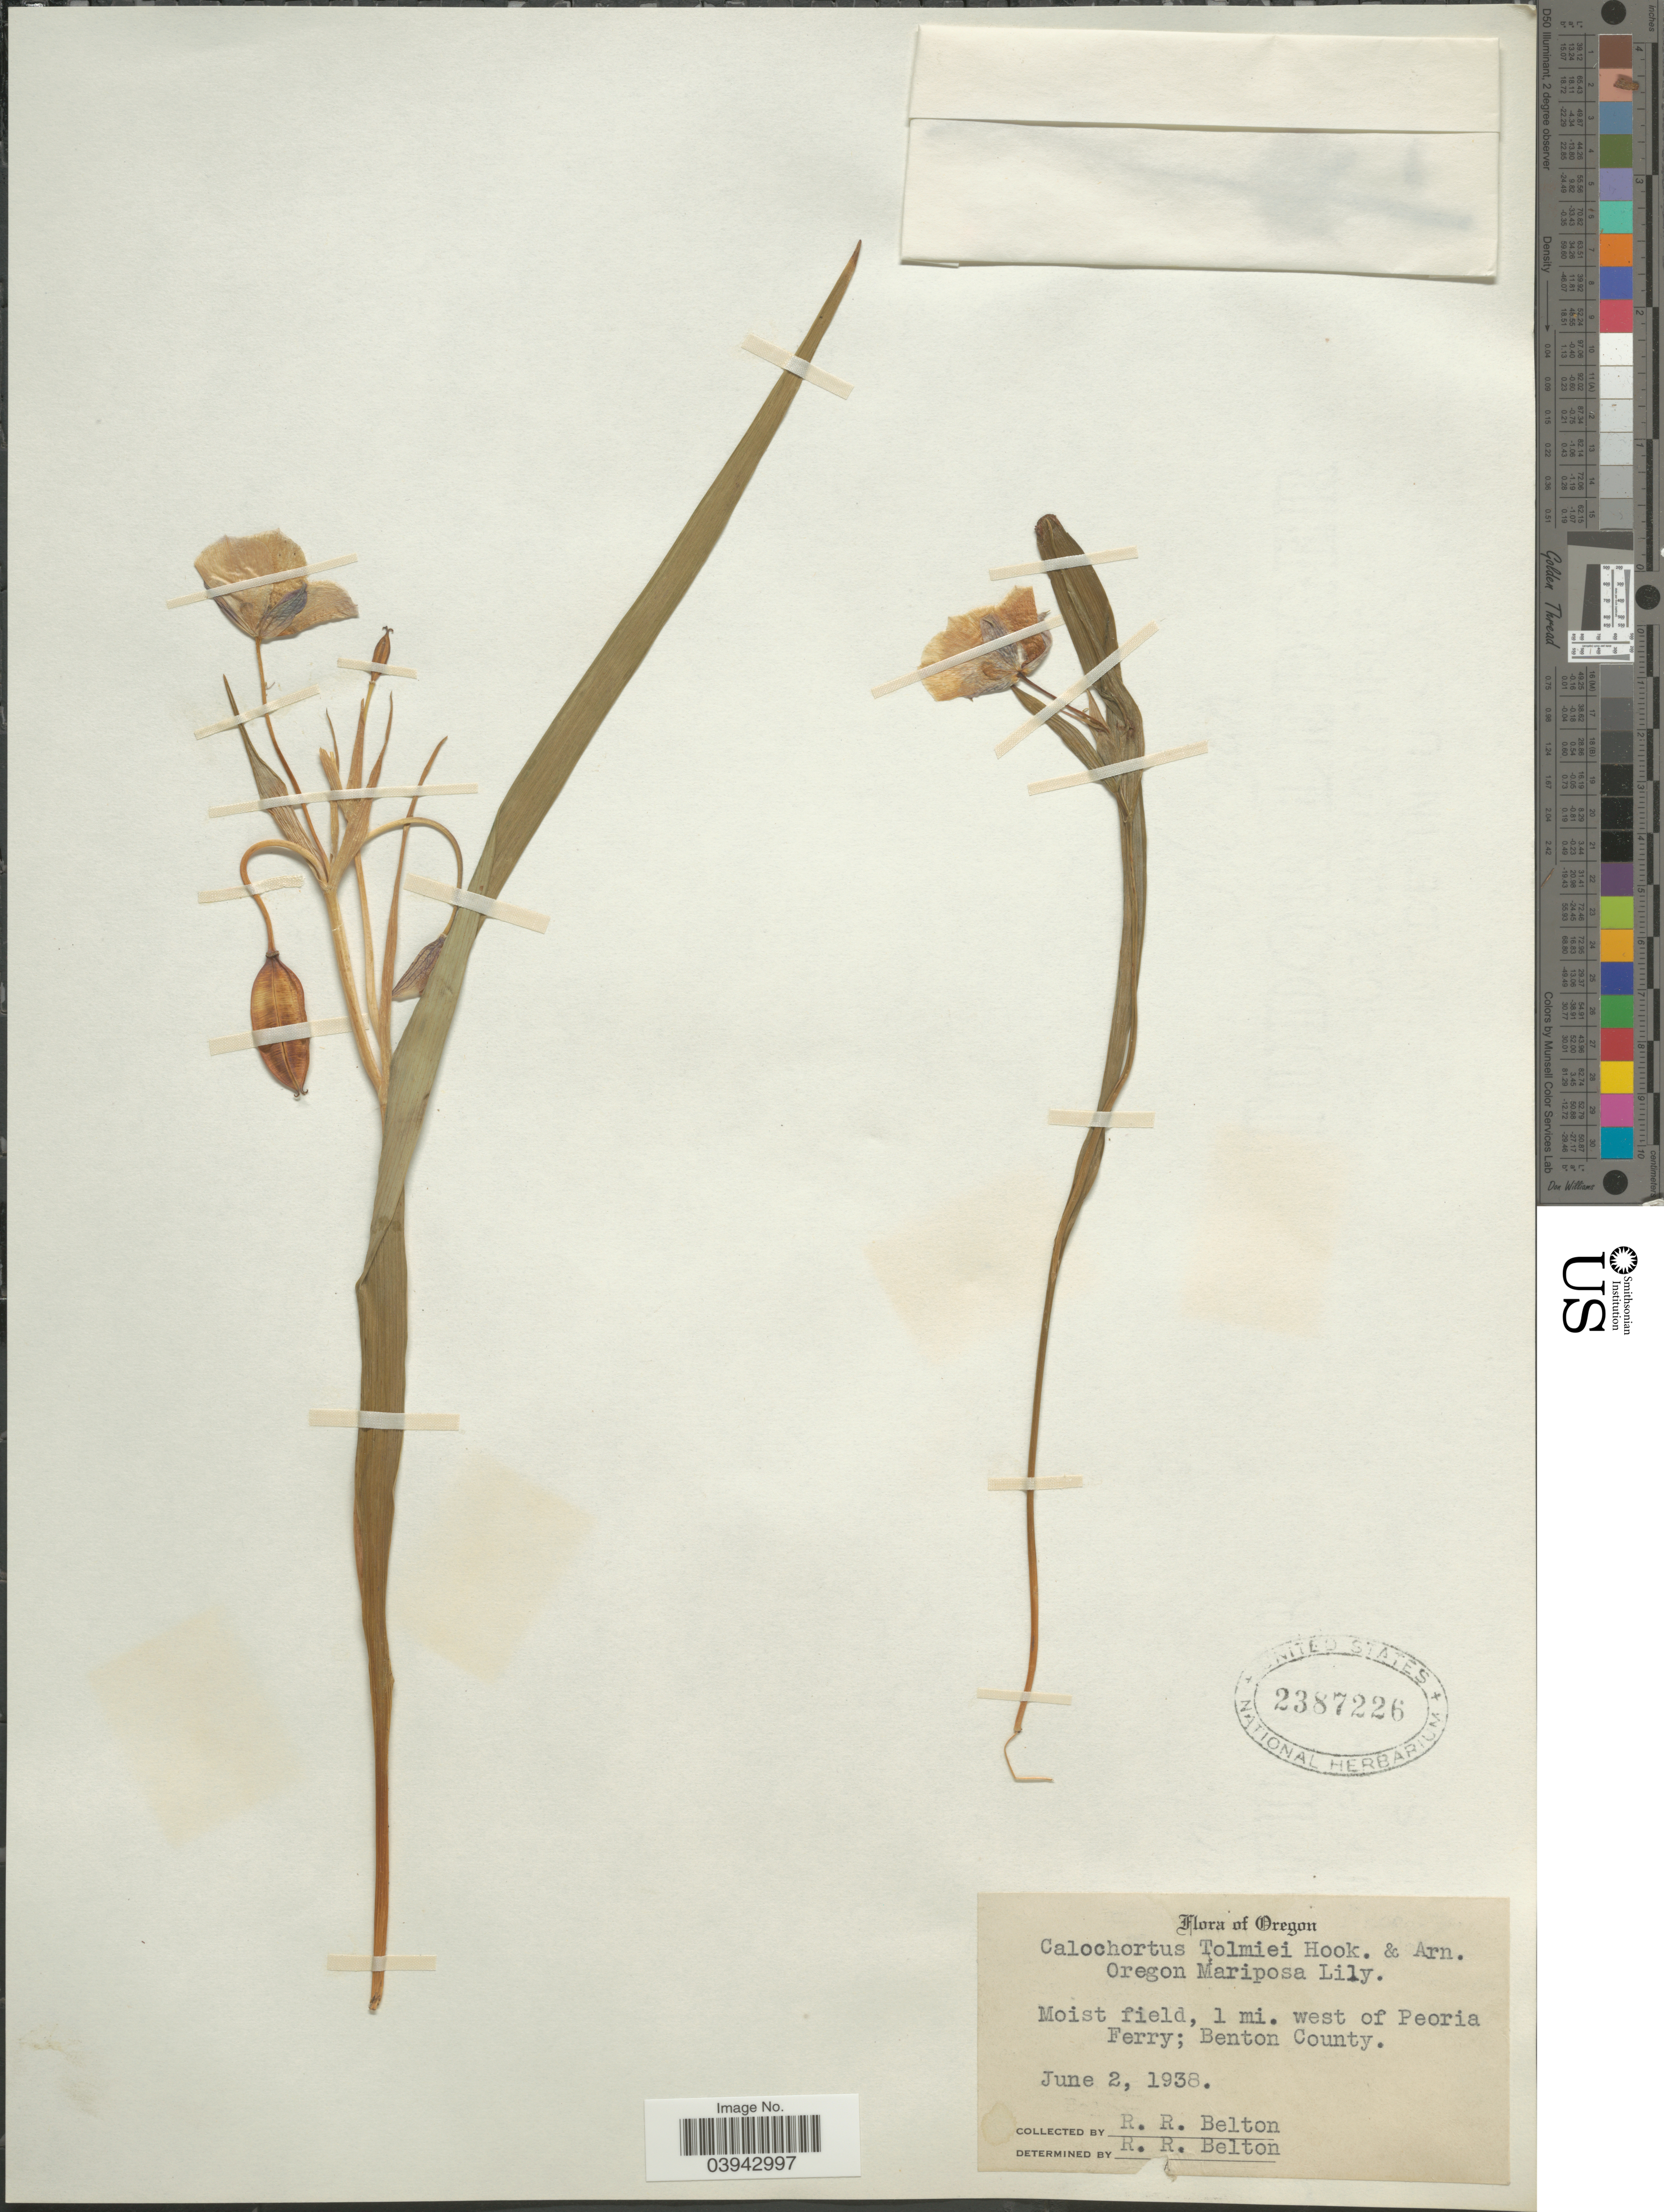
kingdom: Plantae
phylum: Tracheophyta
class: Liliopsida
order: Liliales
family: Liliaceae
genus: Calochortus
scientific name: Calochortus tolmiei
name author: Hook. & Arn.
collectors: R. Belton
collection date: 1938-06-02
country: United States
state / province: Oregon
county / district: Benton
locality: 1 mi. west of Peoria Ferry; Benton County.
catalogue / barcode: US 2387226